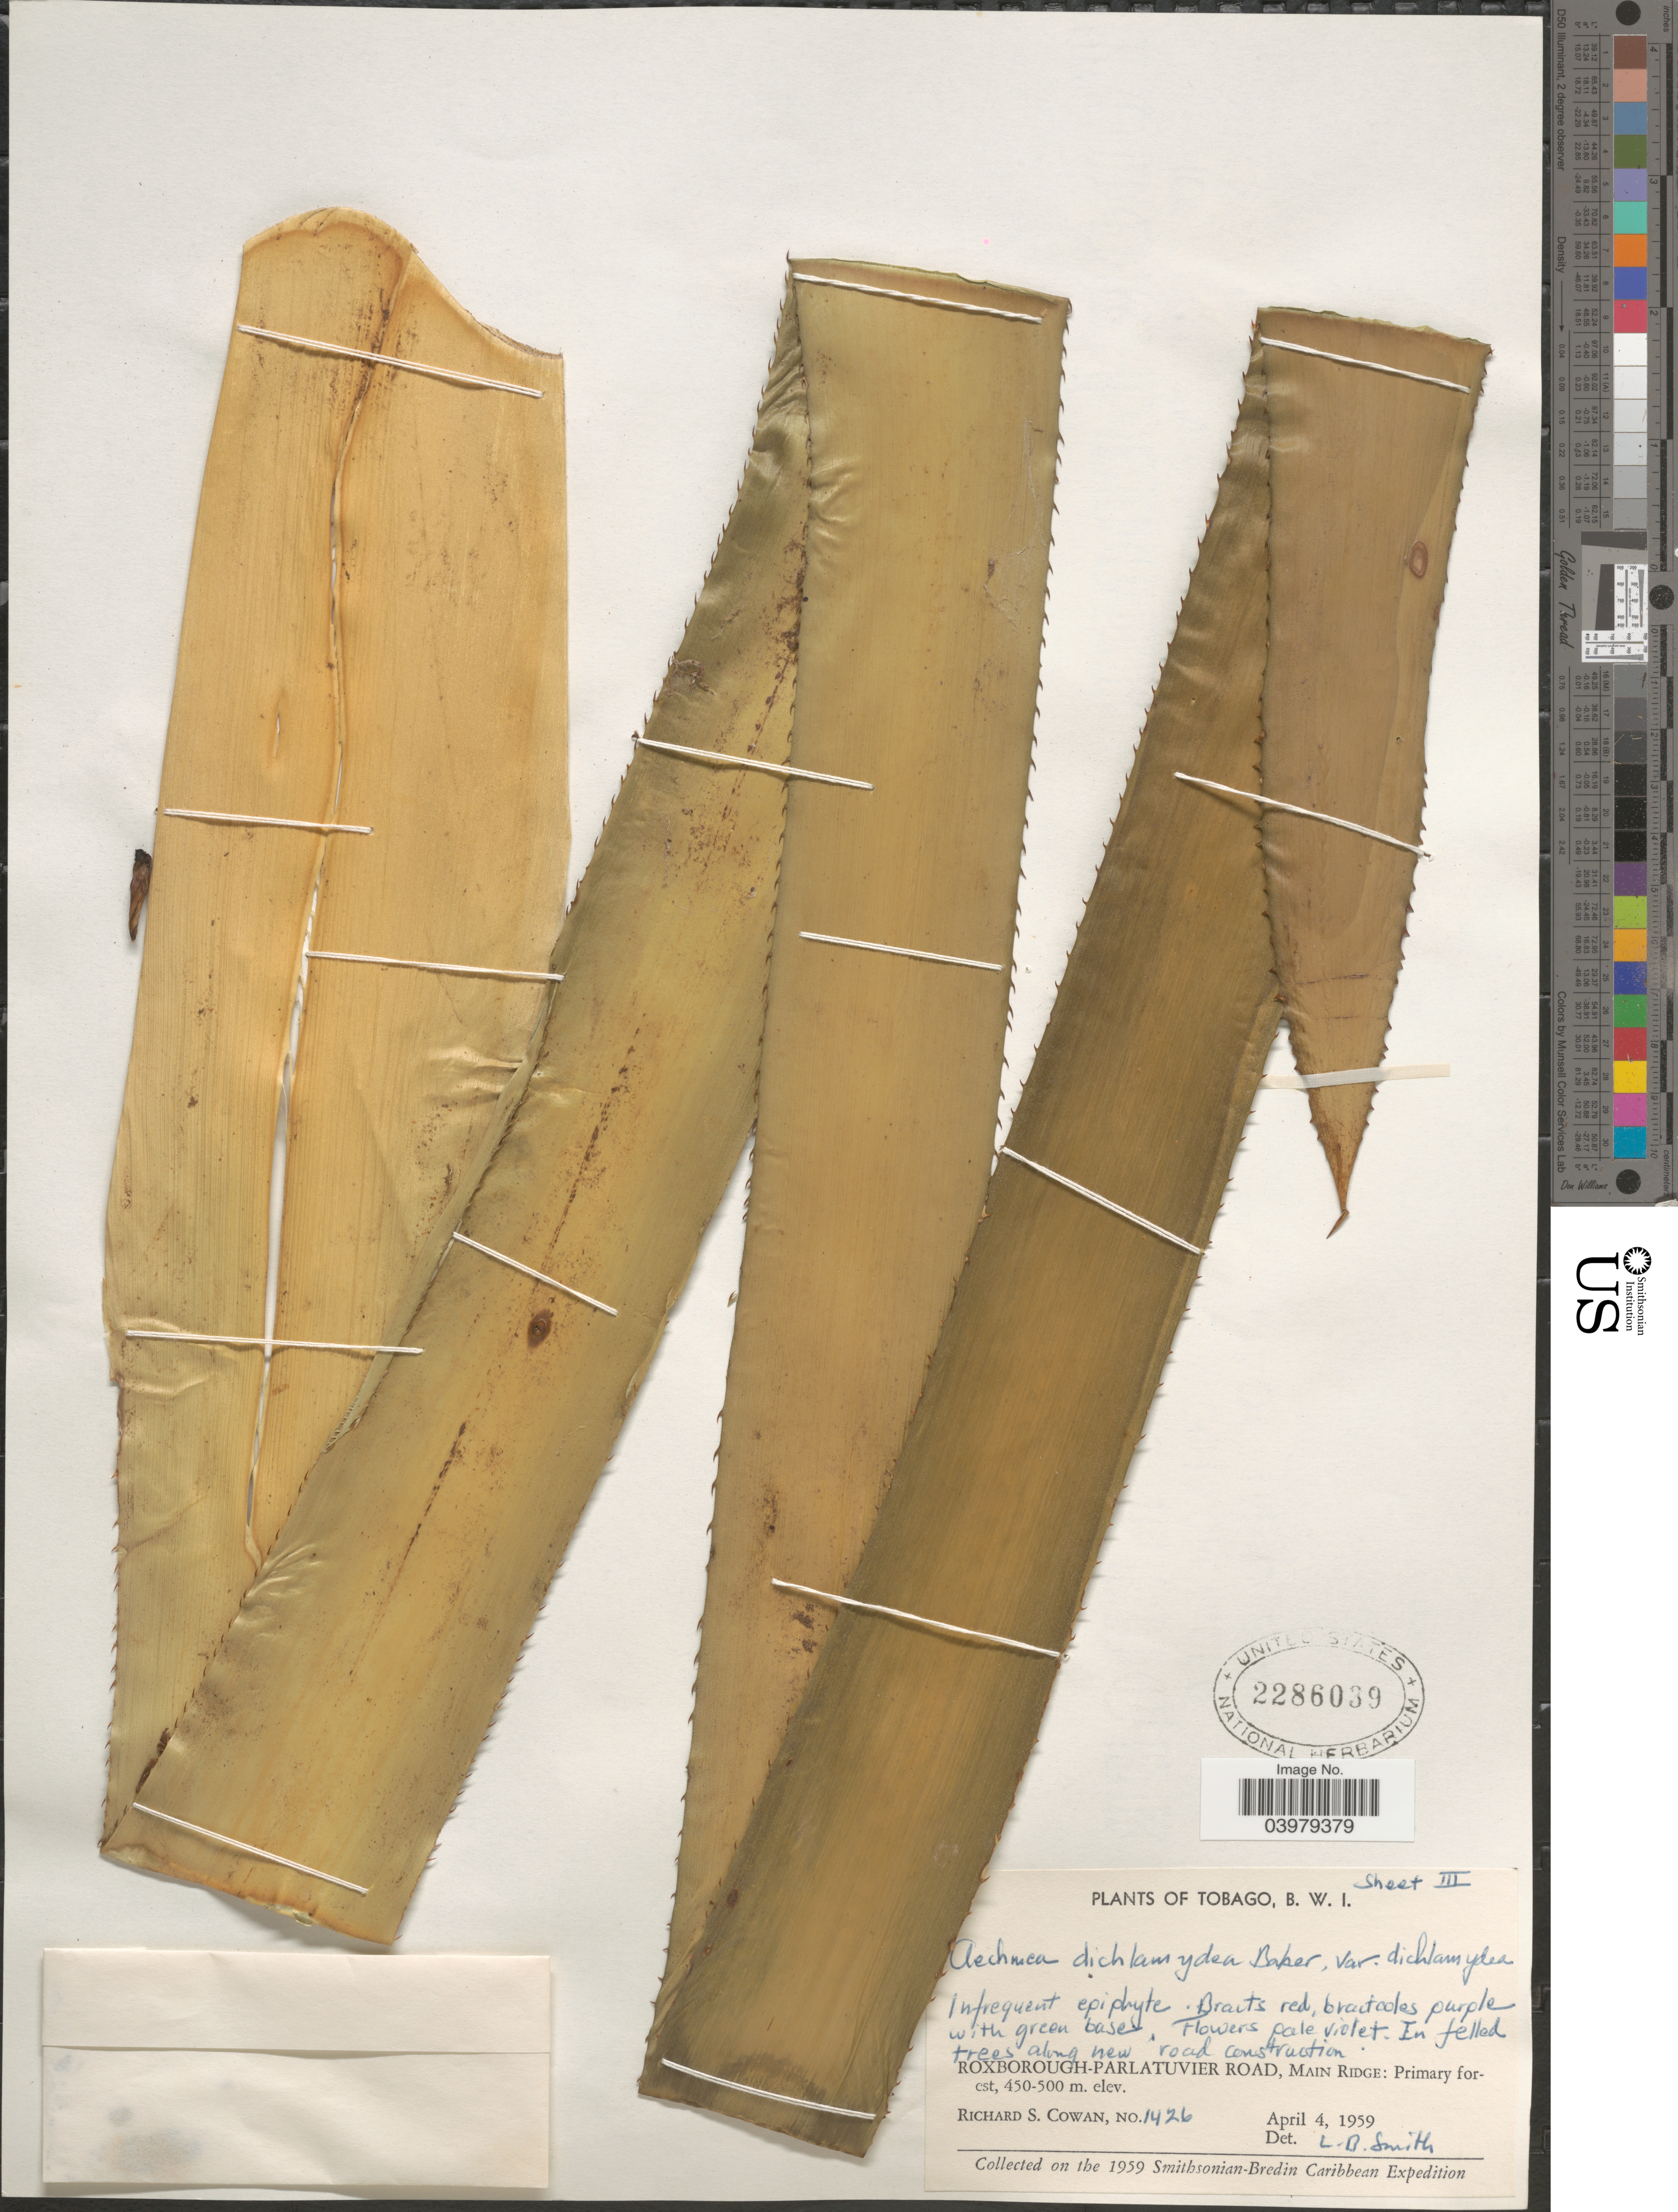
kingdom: Plantae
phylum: Tracheophyta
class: Liliopsida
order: Poales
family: Bromeliaceae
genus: Aechmea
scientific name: Aechmea dichlamydea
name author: Baker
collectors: R. S. Cowan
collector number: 1426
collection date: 1959-04-04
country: Trinidad and Tobago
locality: Tobago, B. W. I. Roxborough-Parlatuvier Road, Main Ridge.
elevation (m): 450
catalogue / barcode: US 2286039